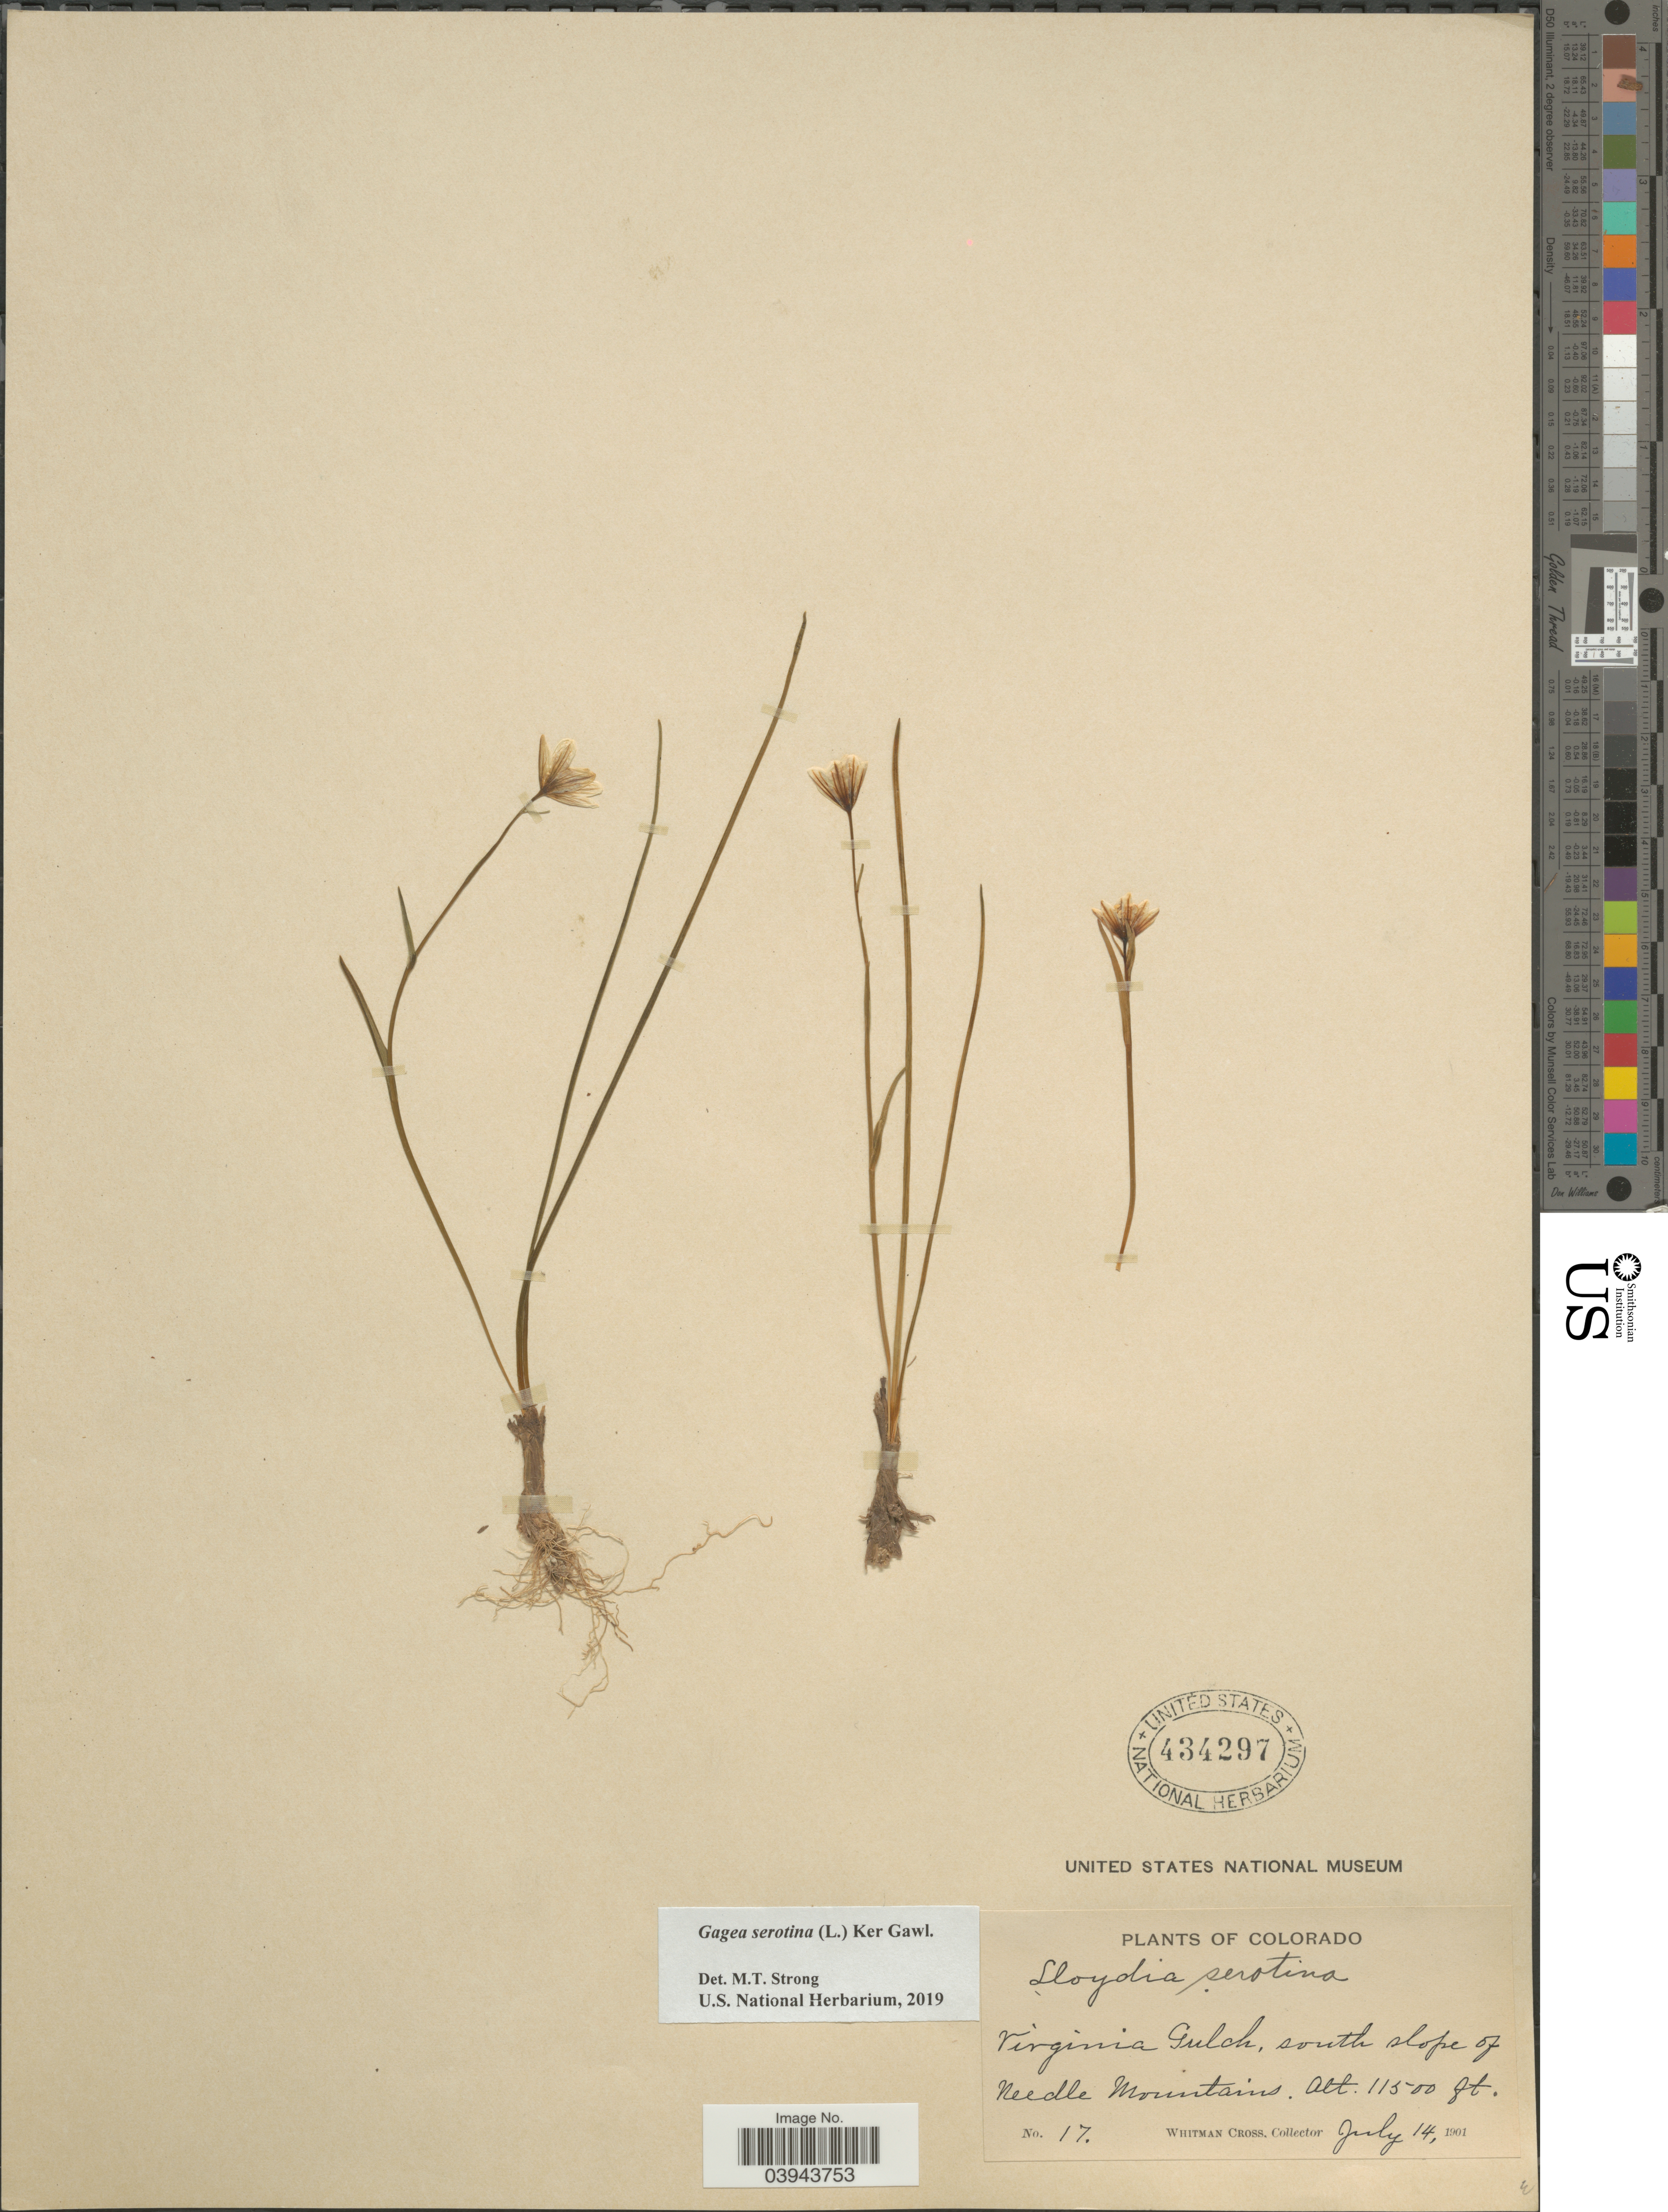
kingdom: Plantae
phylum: Tracheophyta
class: Liliopsida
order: Liliales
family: Liliaceae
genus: Lloydia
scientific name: Lloydia serotina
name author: (L.) Salisb. ex Rchb.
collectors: W. Cross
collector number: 17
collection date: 1901-07-14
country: United States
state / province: Colorado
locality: Virginia Gulch, south slope of Needle Mountains.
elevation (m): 3505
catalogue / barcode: US 434297